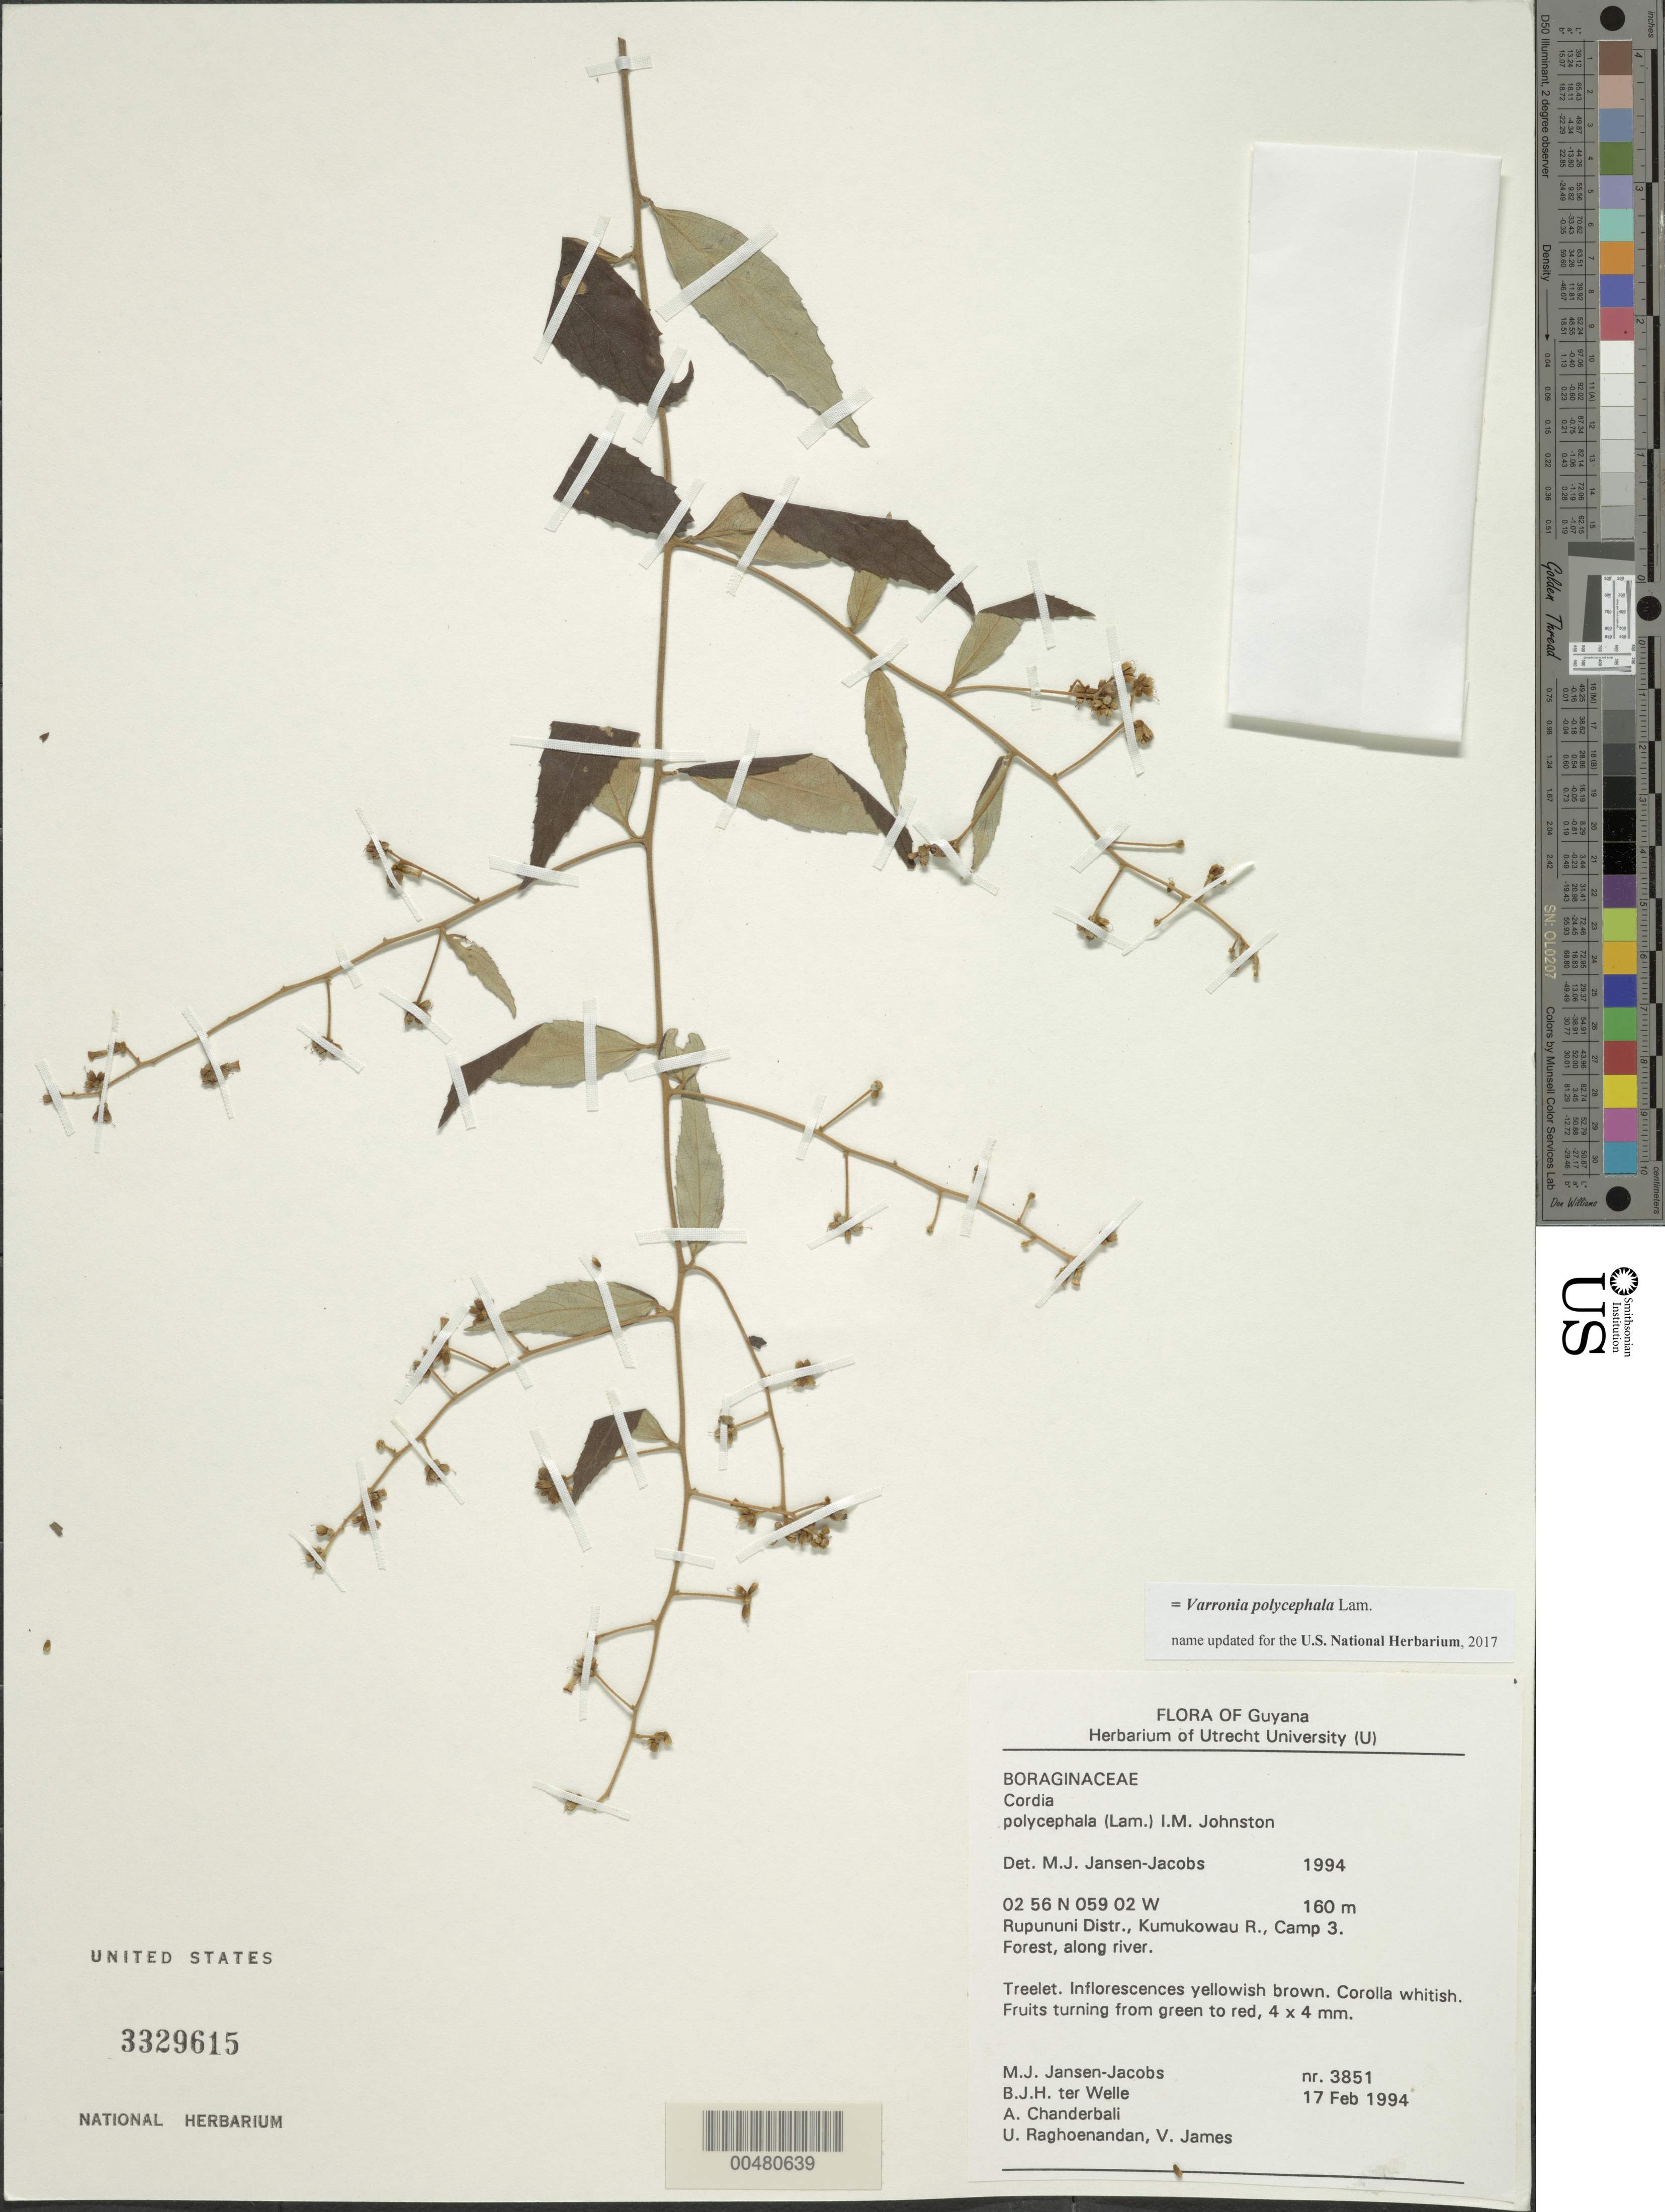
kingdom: Plantae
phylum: Tracheophyta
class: Magnoliopsida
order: Boraginales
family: Cordiaceae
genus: Varronia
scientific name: Varronia polycephala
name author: Lam.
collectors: M. J. Jansen-Jacobs, B. Welle, A. S. Chanderbali, U. Raghoenandan & V. James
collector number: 3851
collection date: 1994-02-17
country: Guyana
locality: Rupununi Distr., Kumokowau R., Camp 3, Forest, along river.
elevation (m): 160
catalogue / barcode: US 3329615